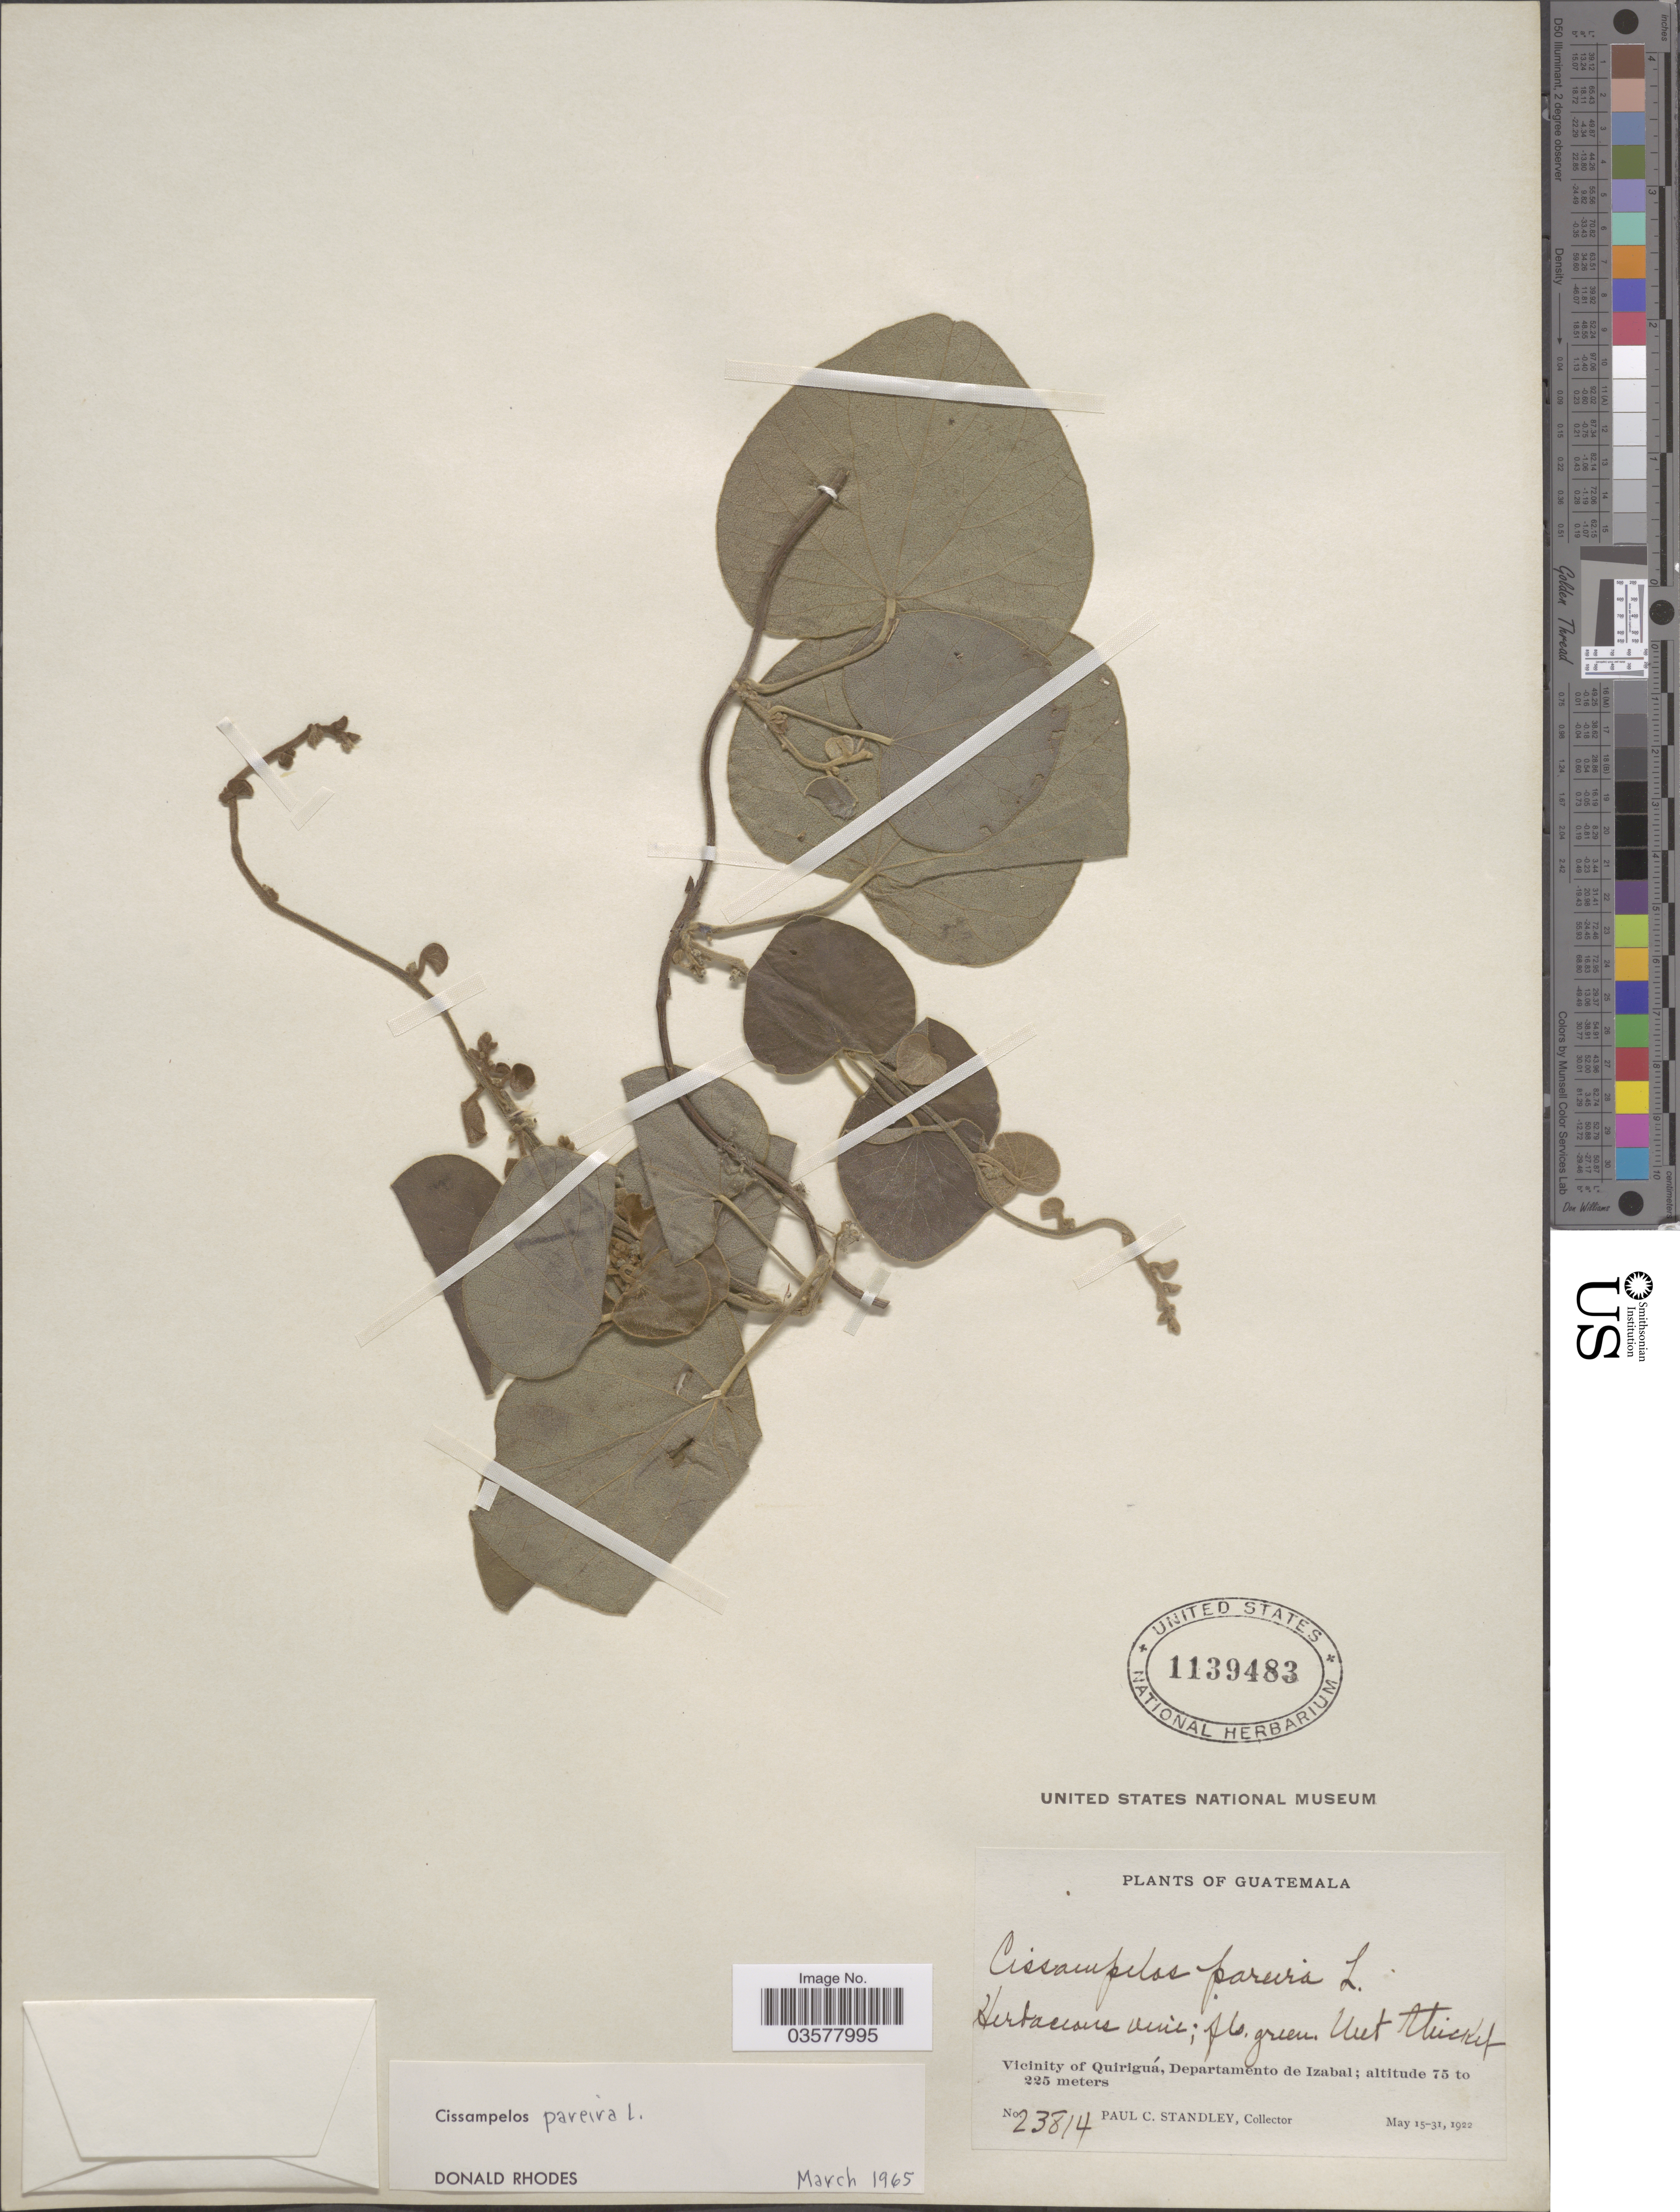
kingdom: Plantae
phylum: Tracheophyta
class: Magnoliopsida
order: Ranunculales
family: Menispermaceae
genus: Cissampelos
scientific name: Cissampelos pareira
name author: L.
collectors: P. C. Standley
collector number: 23814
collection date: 1922-05-15/1922-05-31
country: Guatemala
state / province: Izabal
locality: Vicinity of Quiriguá, Departamento de Izabal.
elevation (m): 75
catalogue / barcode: US 1139483